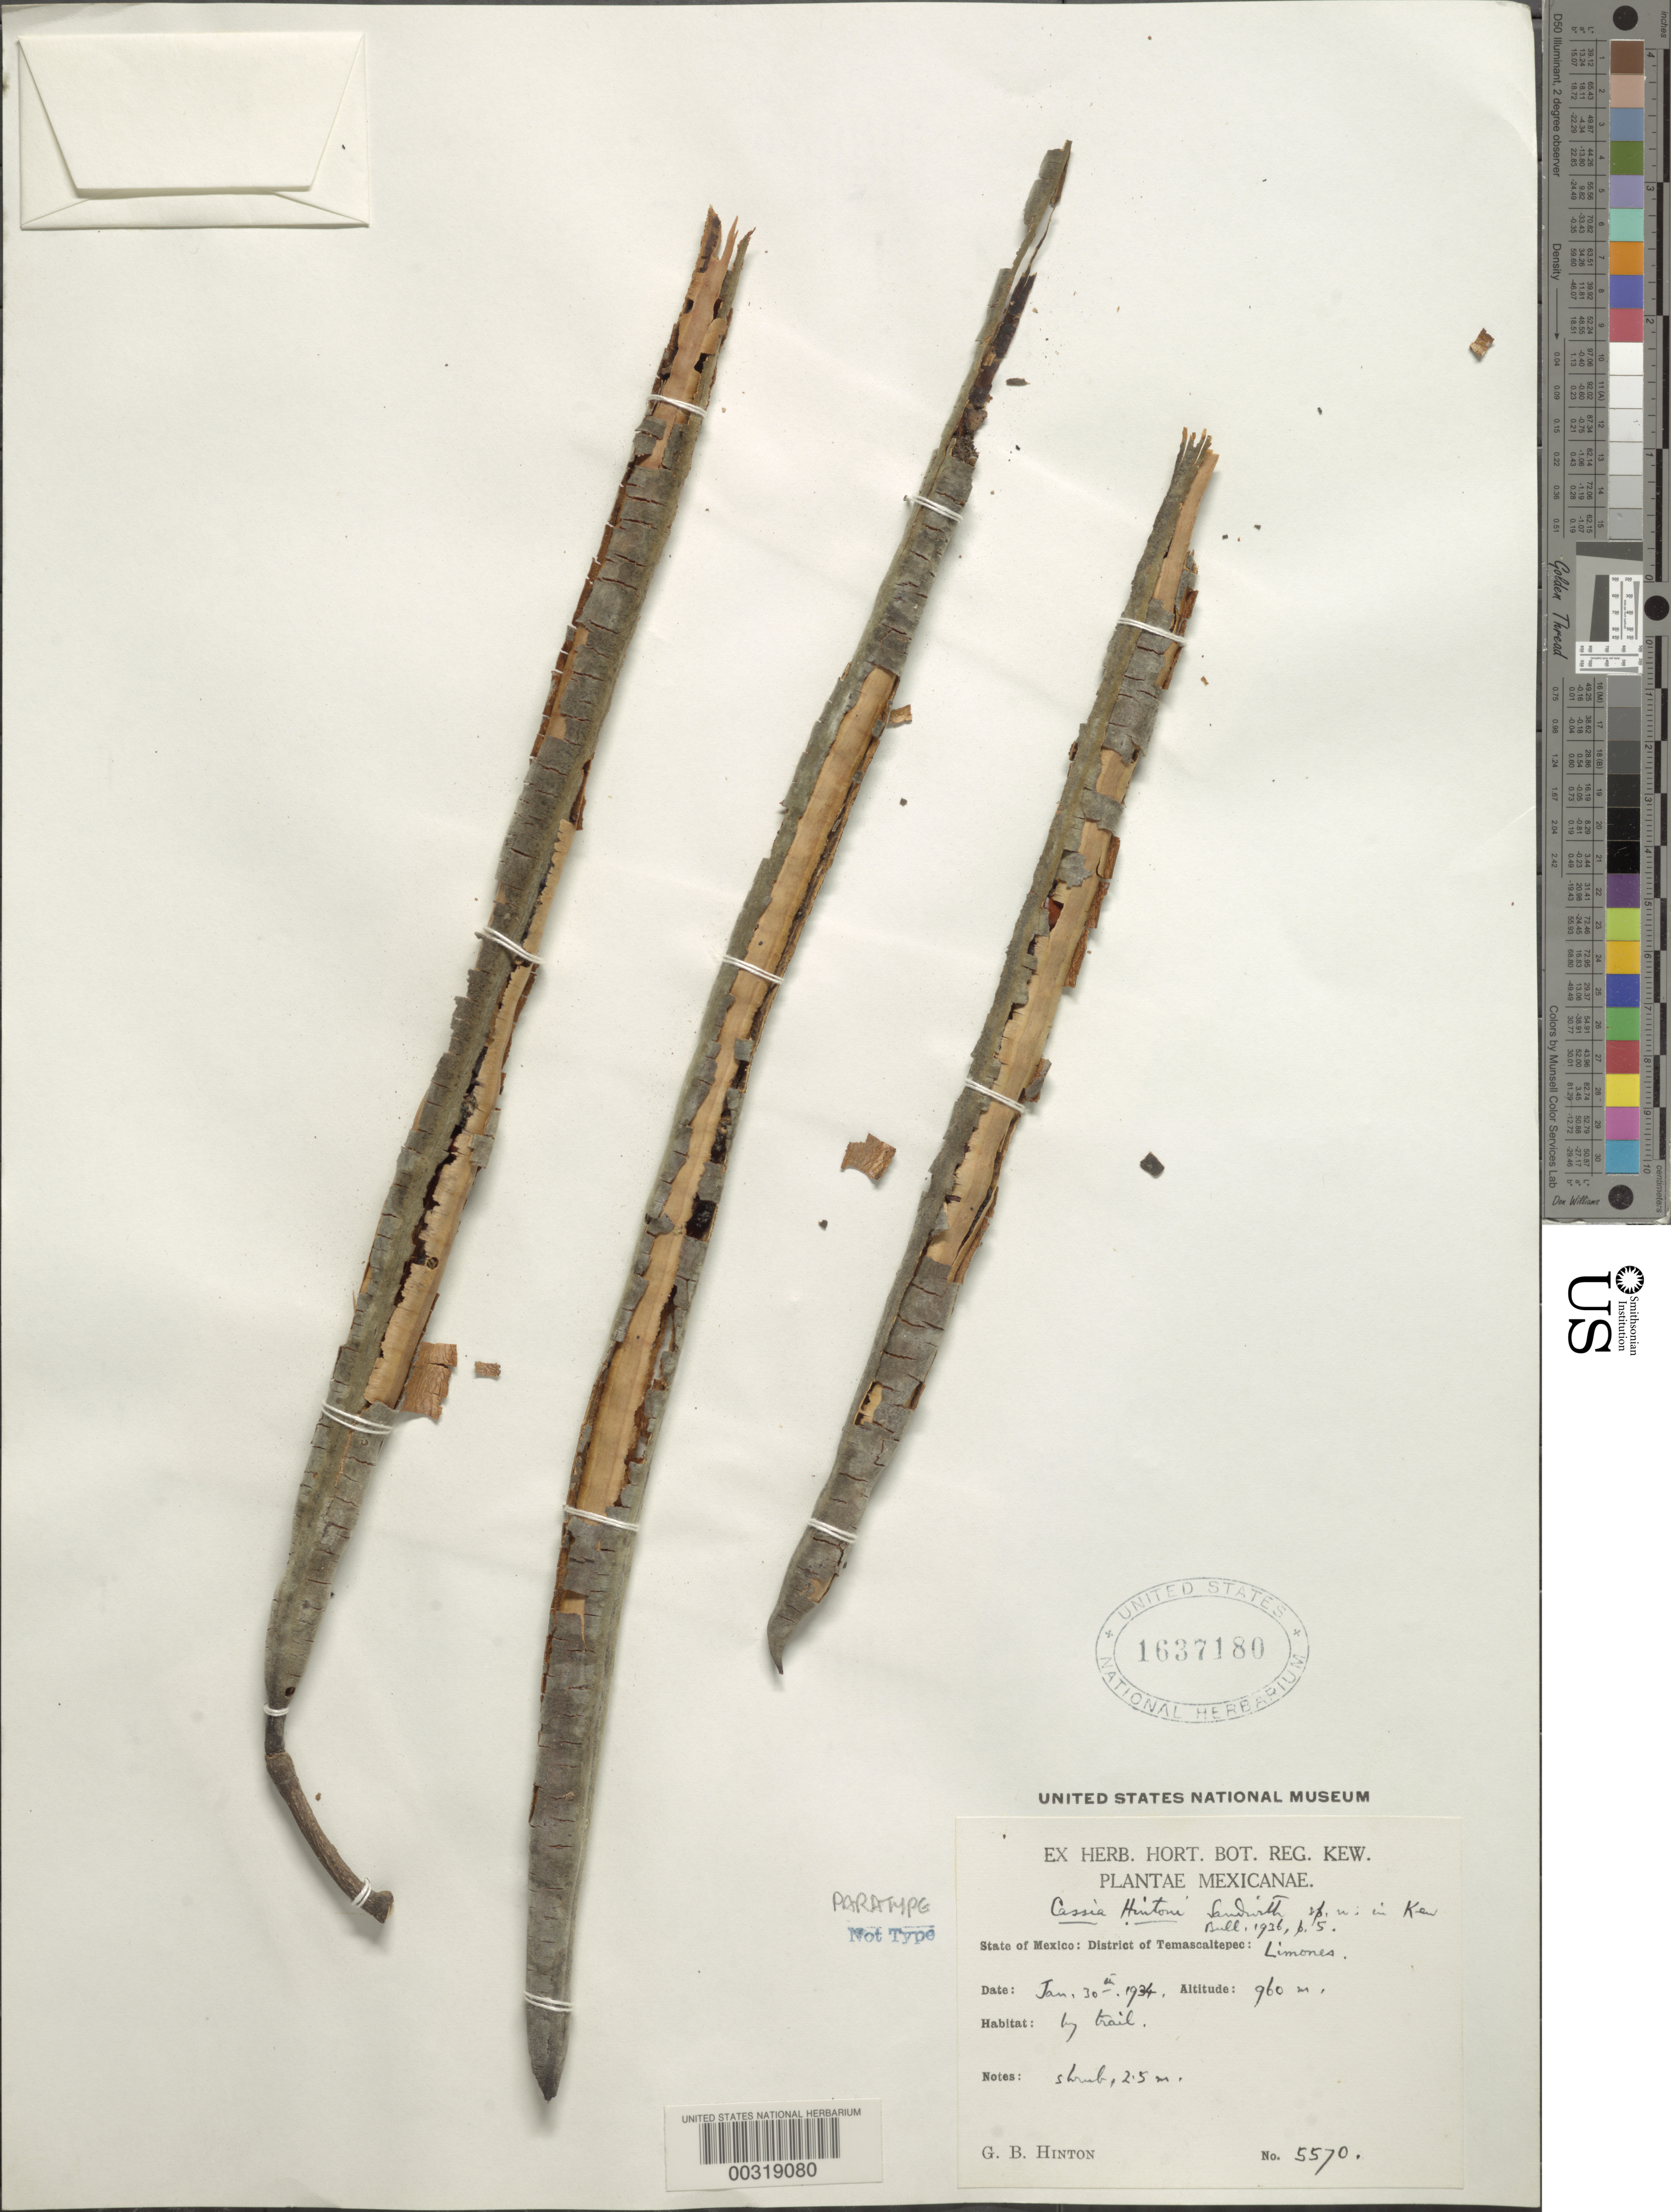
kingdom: Plantae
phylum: Tracheophyta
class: Magnoliopsida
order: Fabales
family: Fabaceae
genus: Cassia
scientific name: Cassia hintoni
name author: Sandwith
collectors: G. B. Hinton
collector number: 5570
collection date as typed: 30 Jan 1934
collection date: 1934-01-30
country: Mexico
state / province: México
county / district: Temascaltepec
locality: Limones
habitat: By trail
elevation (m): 960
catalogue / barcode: US 1637180